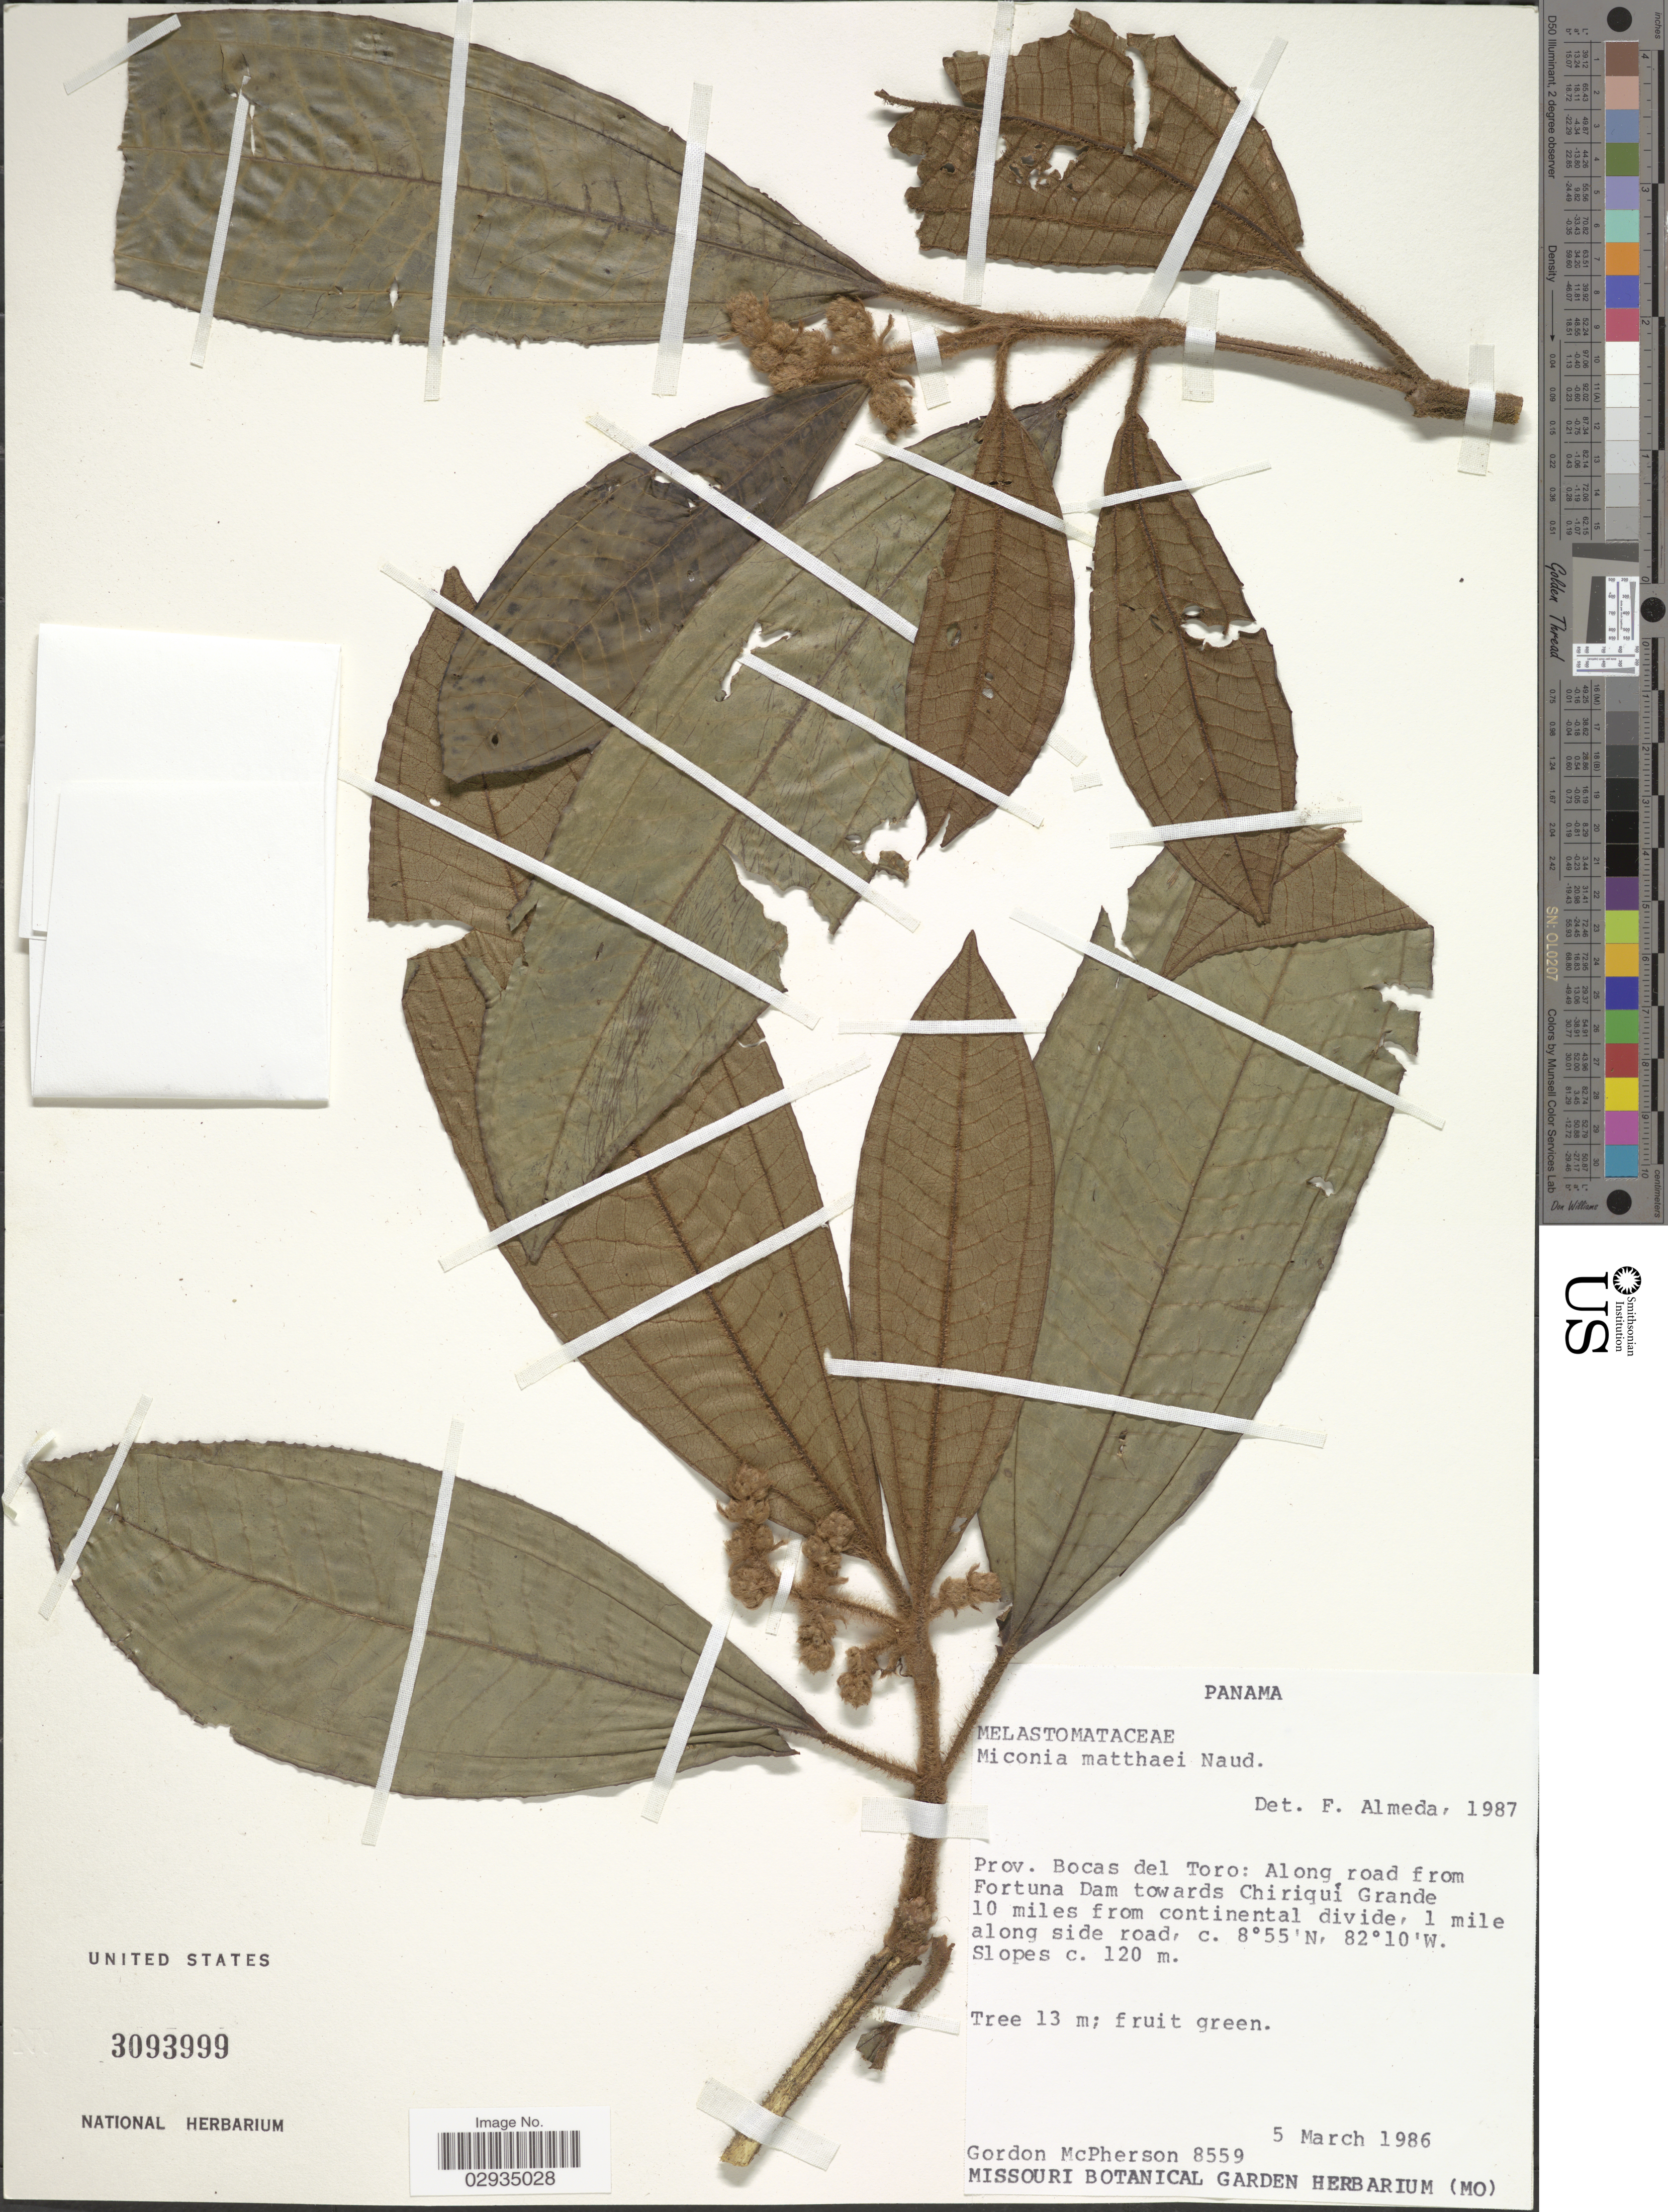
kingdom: Plantae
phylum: Tracheophyta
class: Magnoliopsida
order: Myrtales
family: Melastomataceae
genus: Miconia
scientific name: Miconia matthaei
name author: Naudin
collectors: G. D. McPherson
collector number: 8559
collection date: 1986-03-05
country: Panama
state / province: Bocas del Toro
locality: Along road from Fortuna Dam towards Chiriquí Grande 10 miles from continental divide, 1 mile along side road.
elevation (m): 120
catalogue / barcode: US 3093999